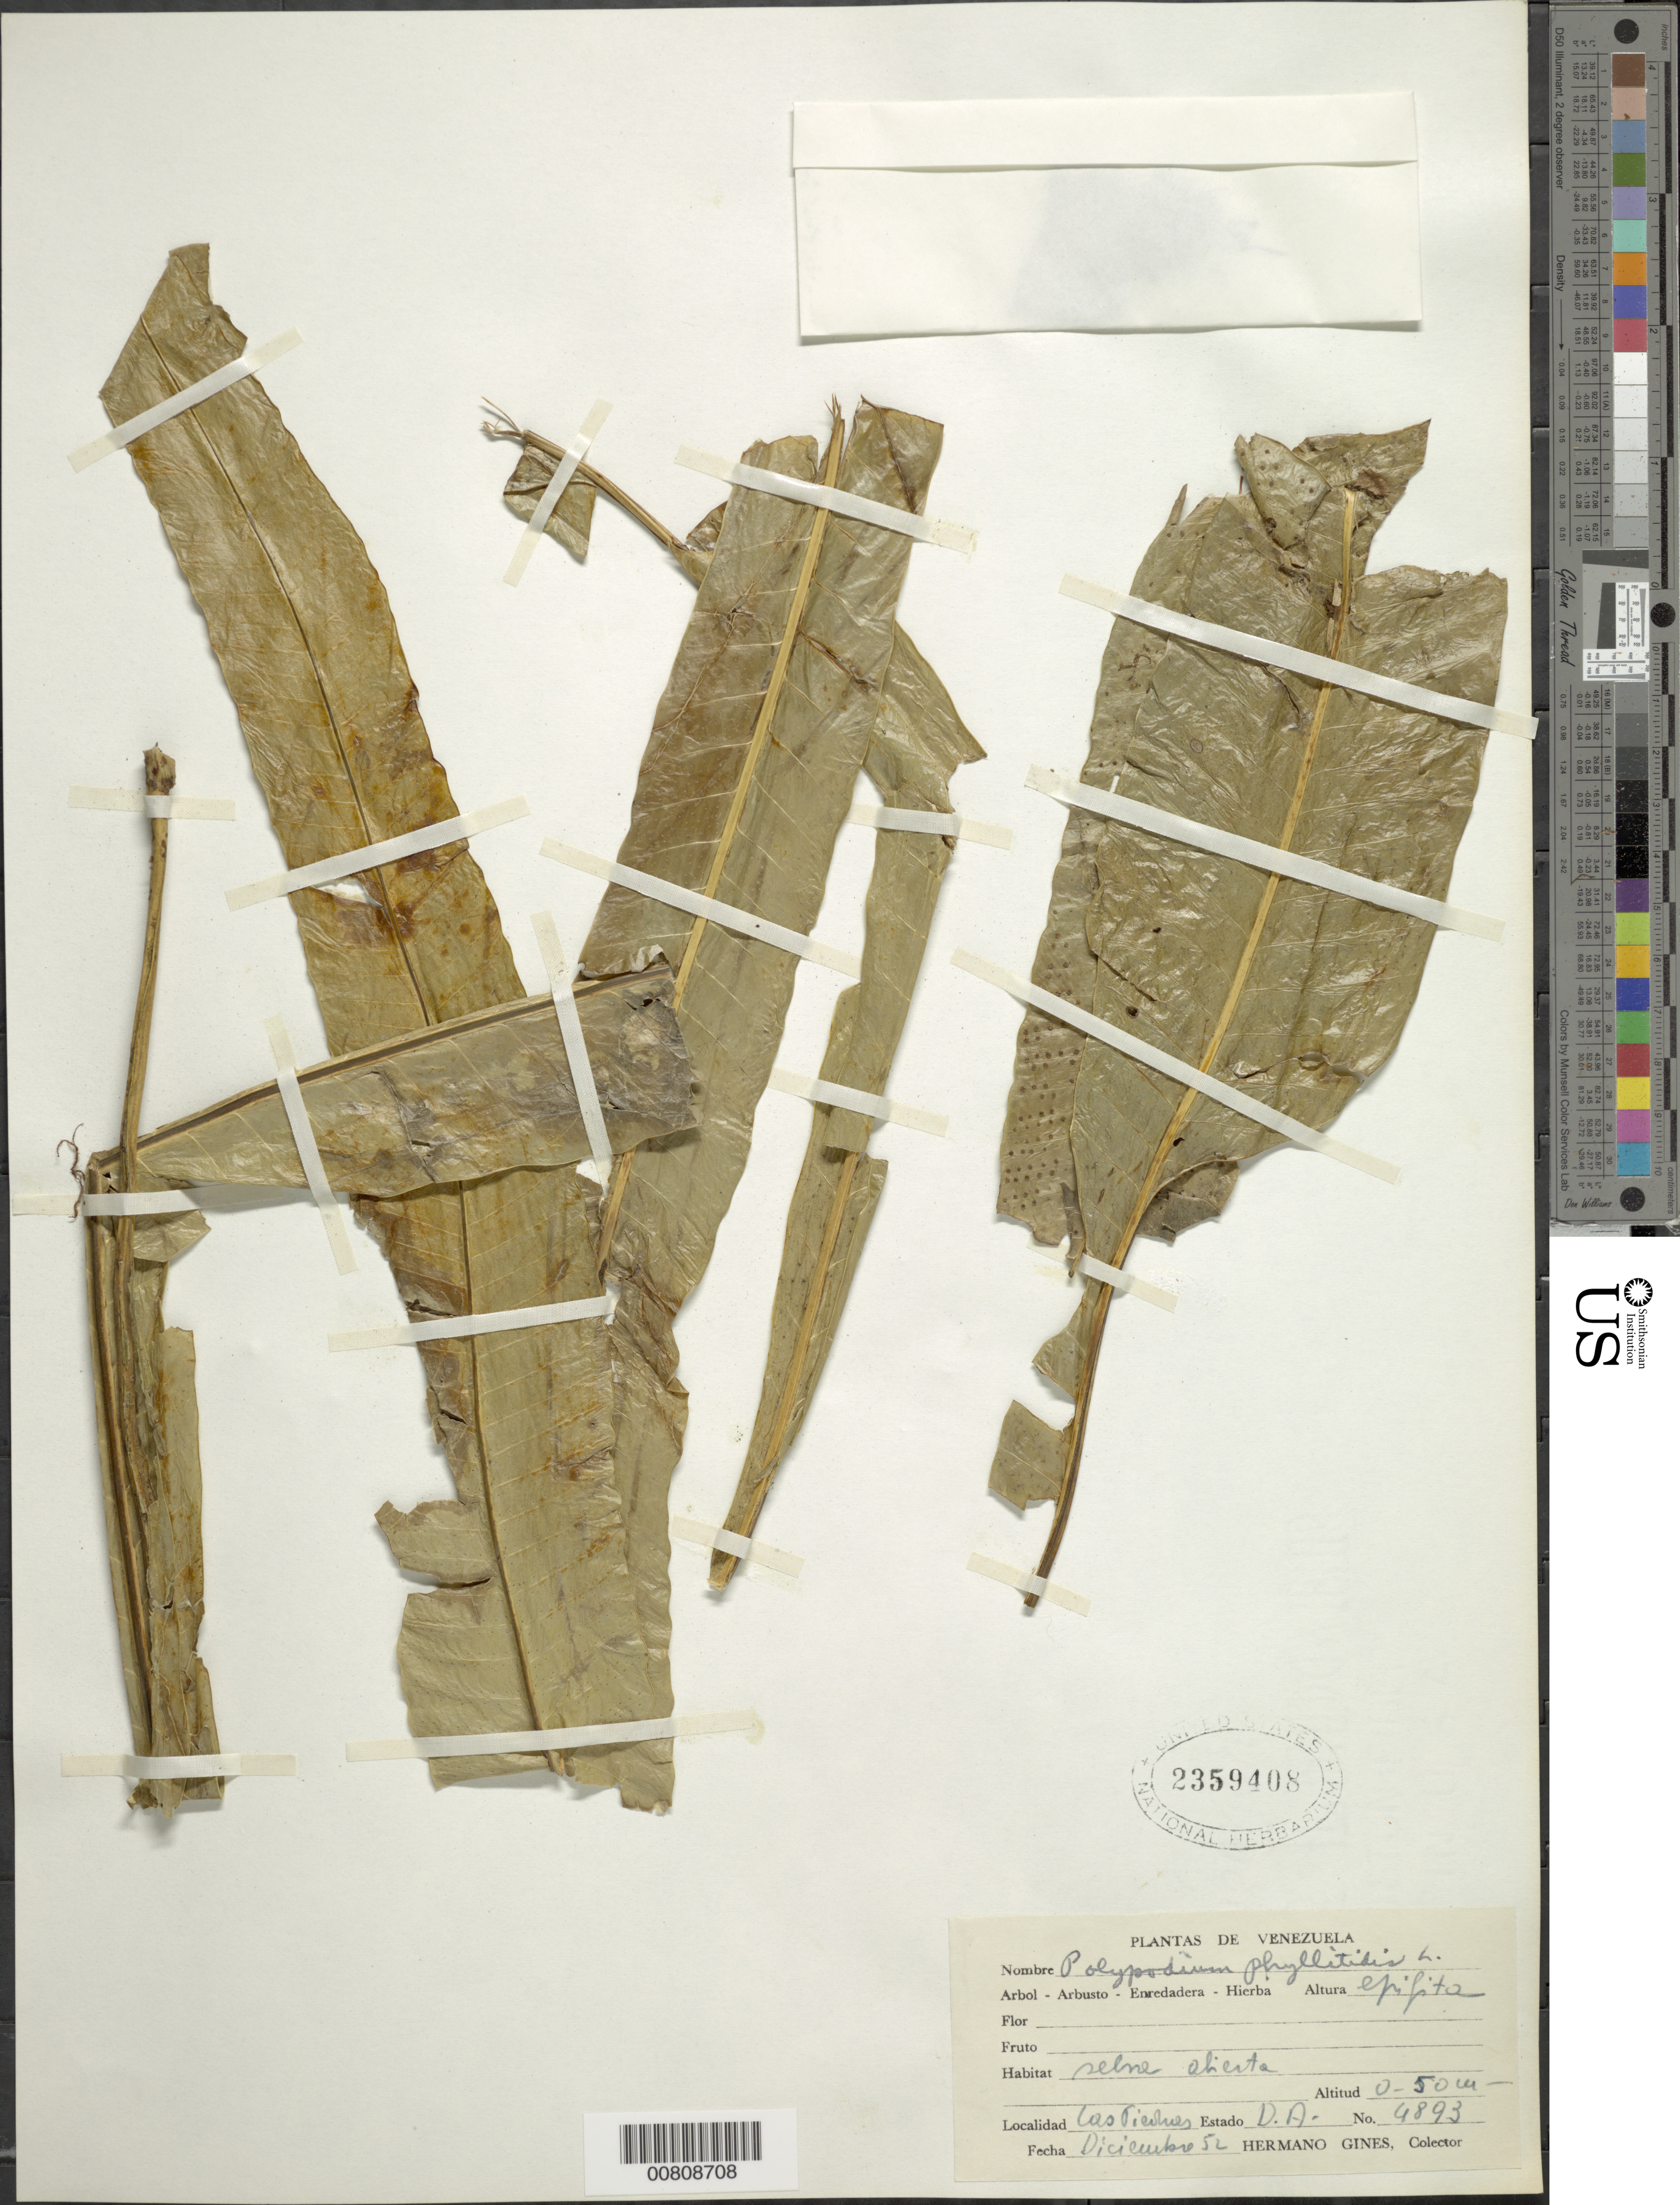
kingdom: Plantae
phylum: Tracheophyta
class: Polypodiopsida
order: Polypodiales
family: Polypodiaceae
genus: Campyloneurum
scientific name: Campyloneurum phyllitidis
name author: (L.) C. Presl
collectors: H. Gines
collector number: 4893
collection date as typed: Dec-52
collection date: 1952-12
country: Venezuela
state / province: Delta Amacuro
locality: Las Piedras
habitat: Selva abierta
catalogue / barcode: US 2359408